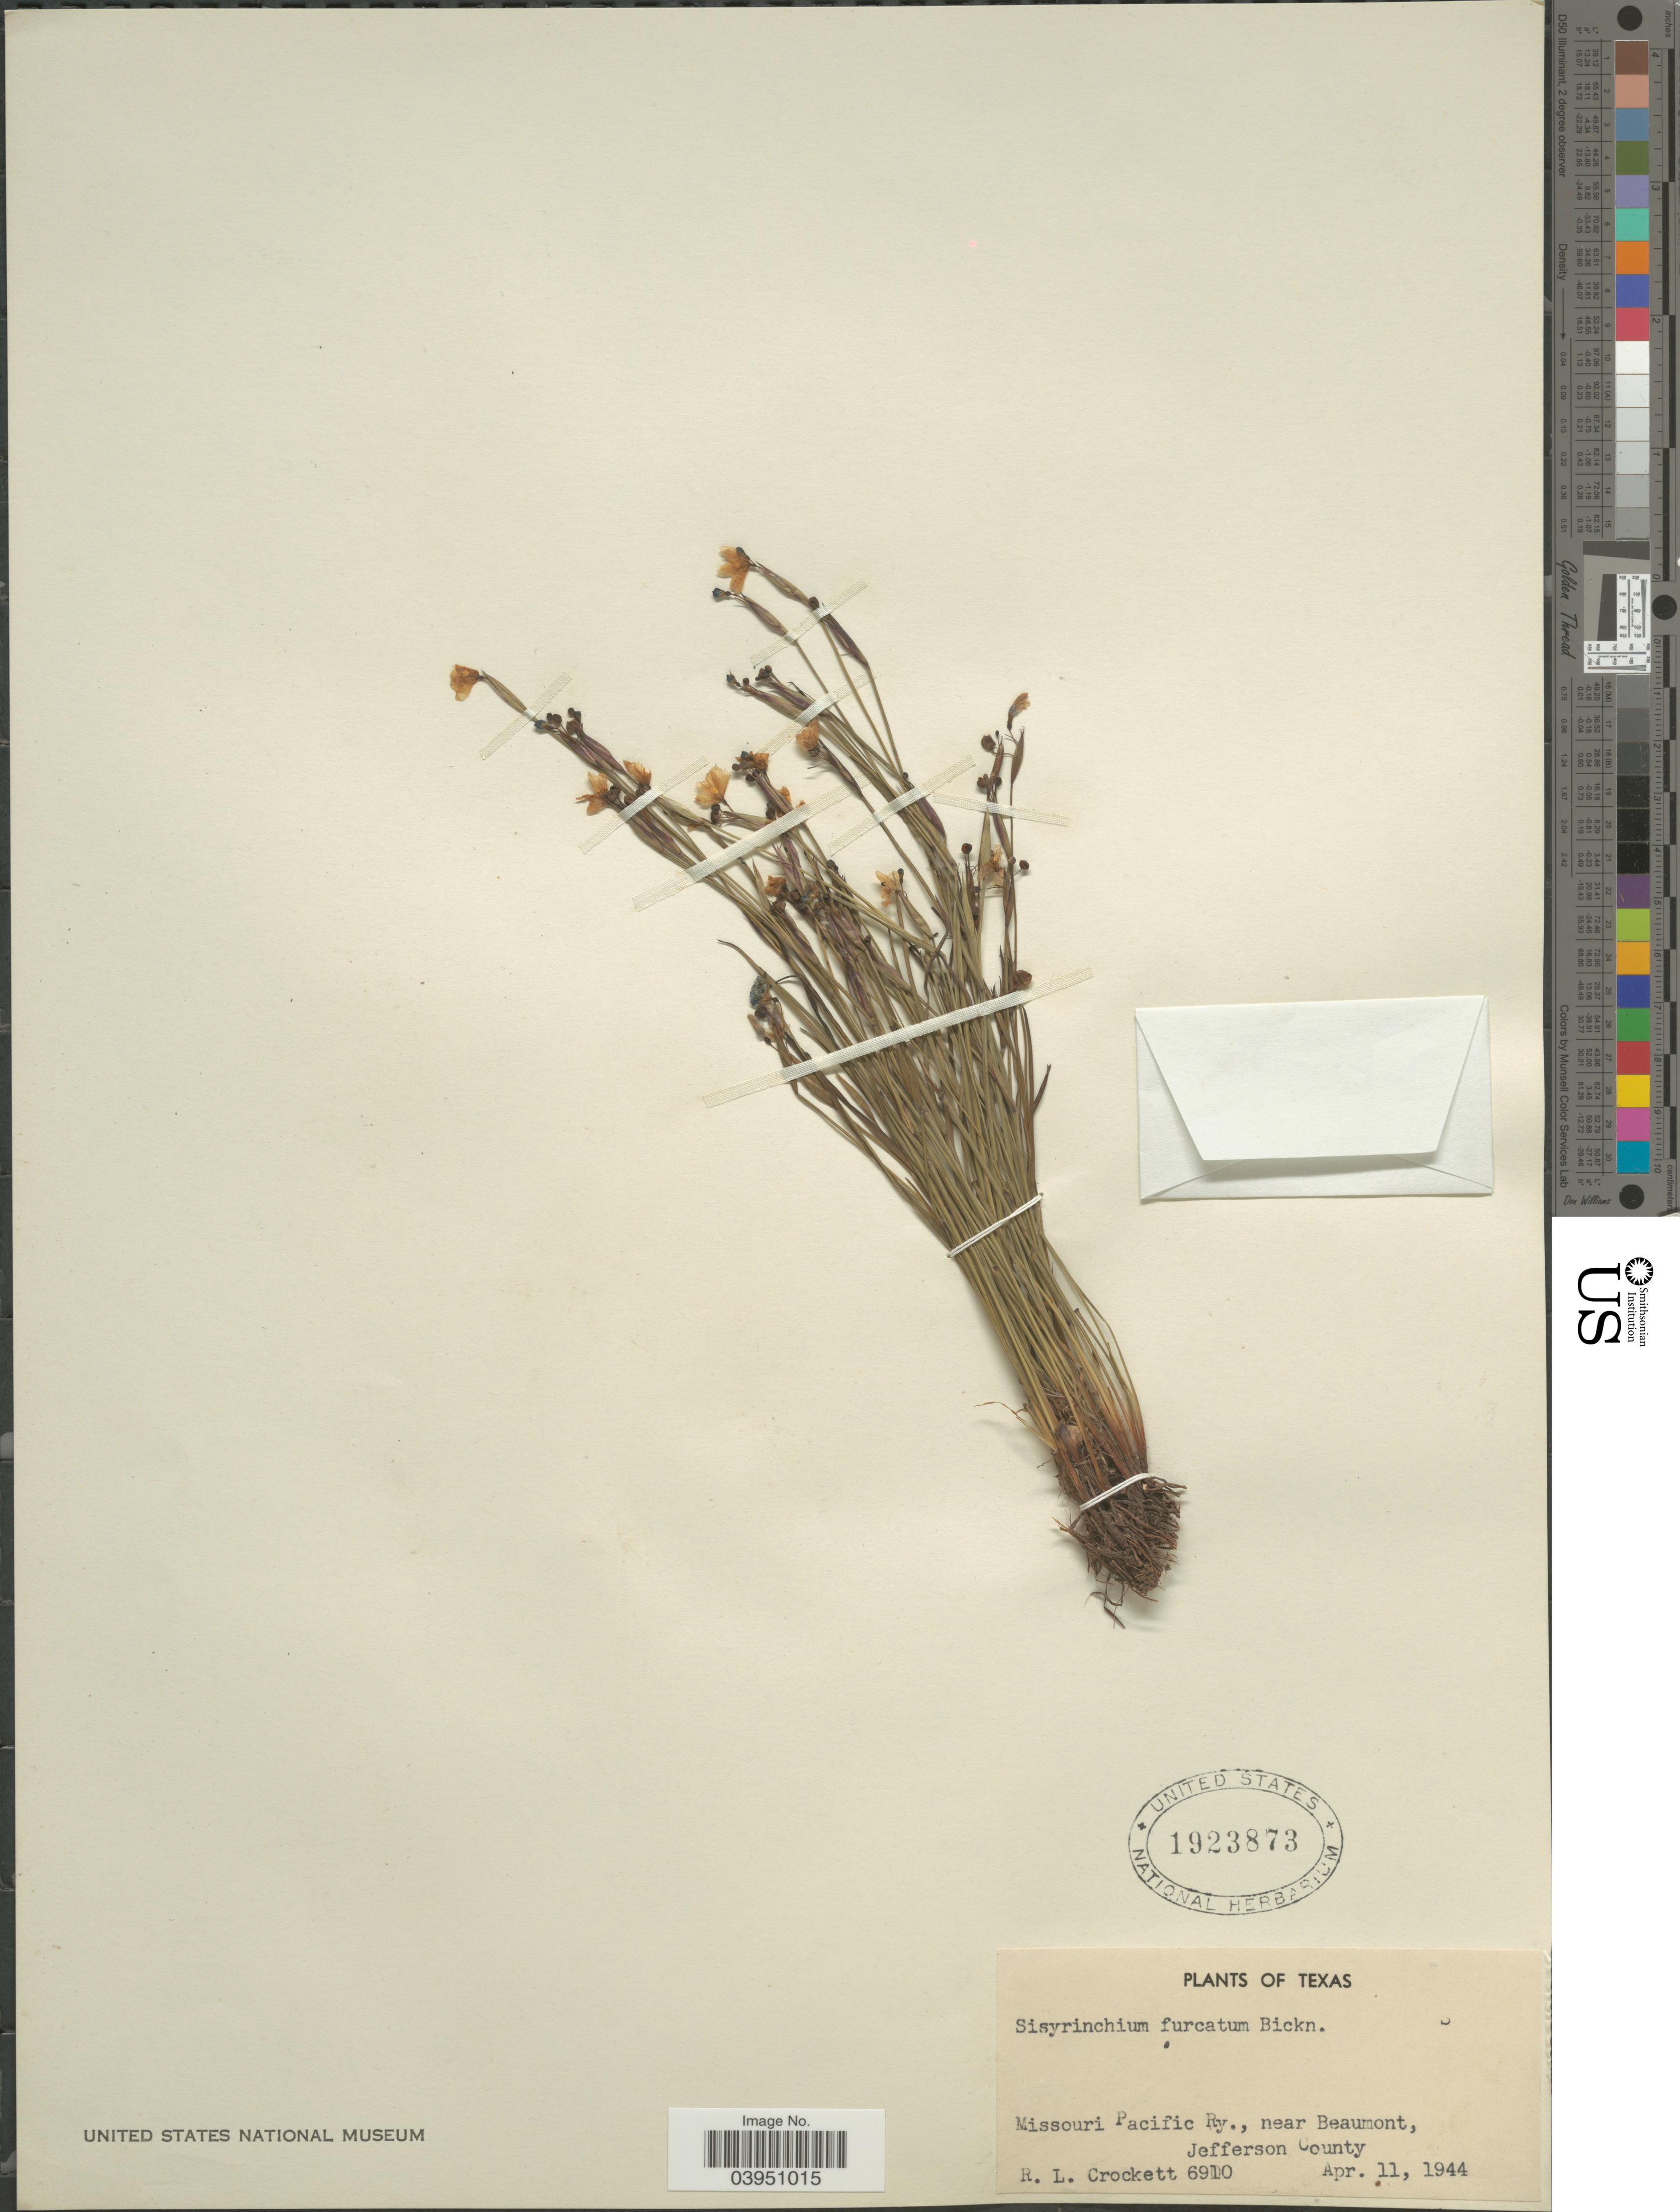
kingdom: Plantae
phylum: Tracheophyta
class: Liliopsida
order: Asparagales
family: Iridaceae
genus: Sisyrinchium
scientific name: Sisyrinchium furcatum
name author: E.P. Bicknell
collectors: R. Crockett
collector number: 6910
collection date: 1944-04-11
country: United States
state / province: Texas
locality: Missouri Pacific Ry., near Beaumont, Jefferson County.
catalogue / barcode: US 1923873